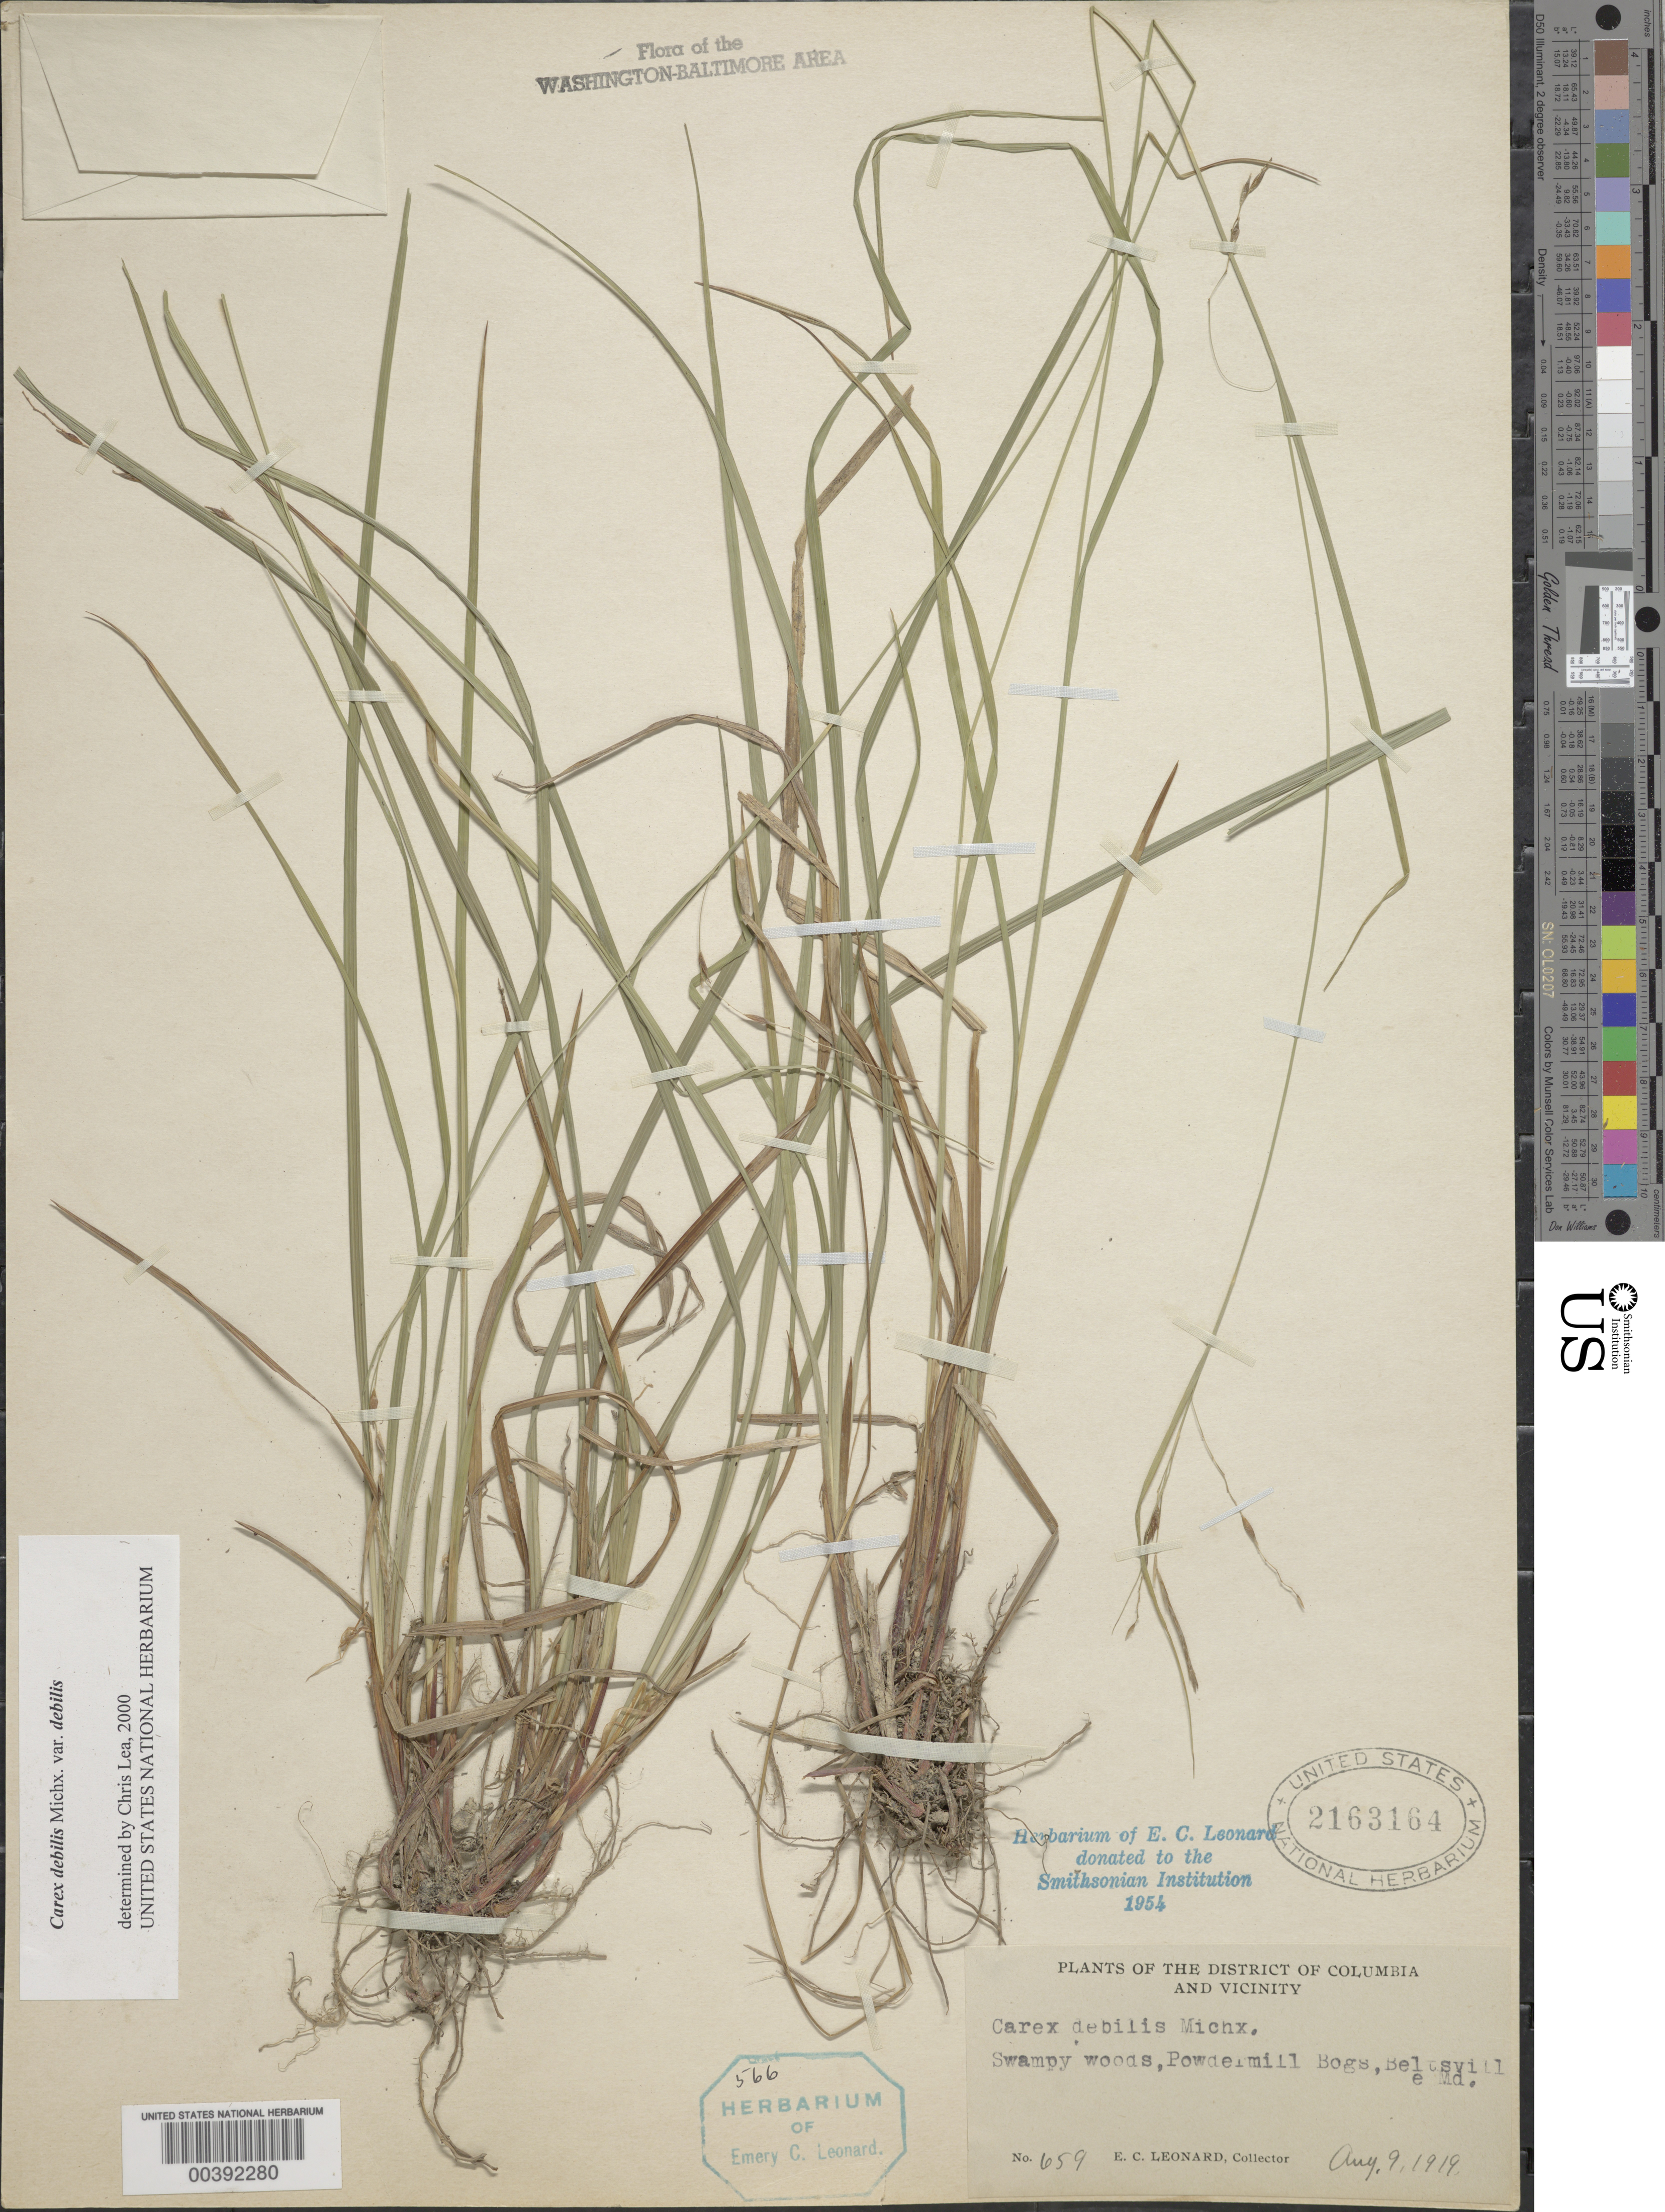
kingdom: Plantae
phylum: Tracheophyta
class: Liliopsida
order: Poales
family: Cyperaceae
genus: Carex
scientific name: Carex debilis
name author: Michx.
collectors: E. C. Leonard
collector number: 659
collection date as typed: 09 Aug 1919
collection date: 1919-08-09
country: United States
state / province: Maryland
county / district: Prince George's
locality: Powdermill Bogs, Beltsville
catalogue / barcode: US 2163164